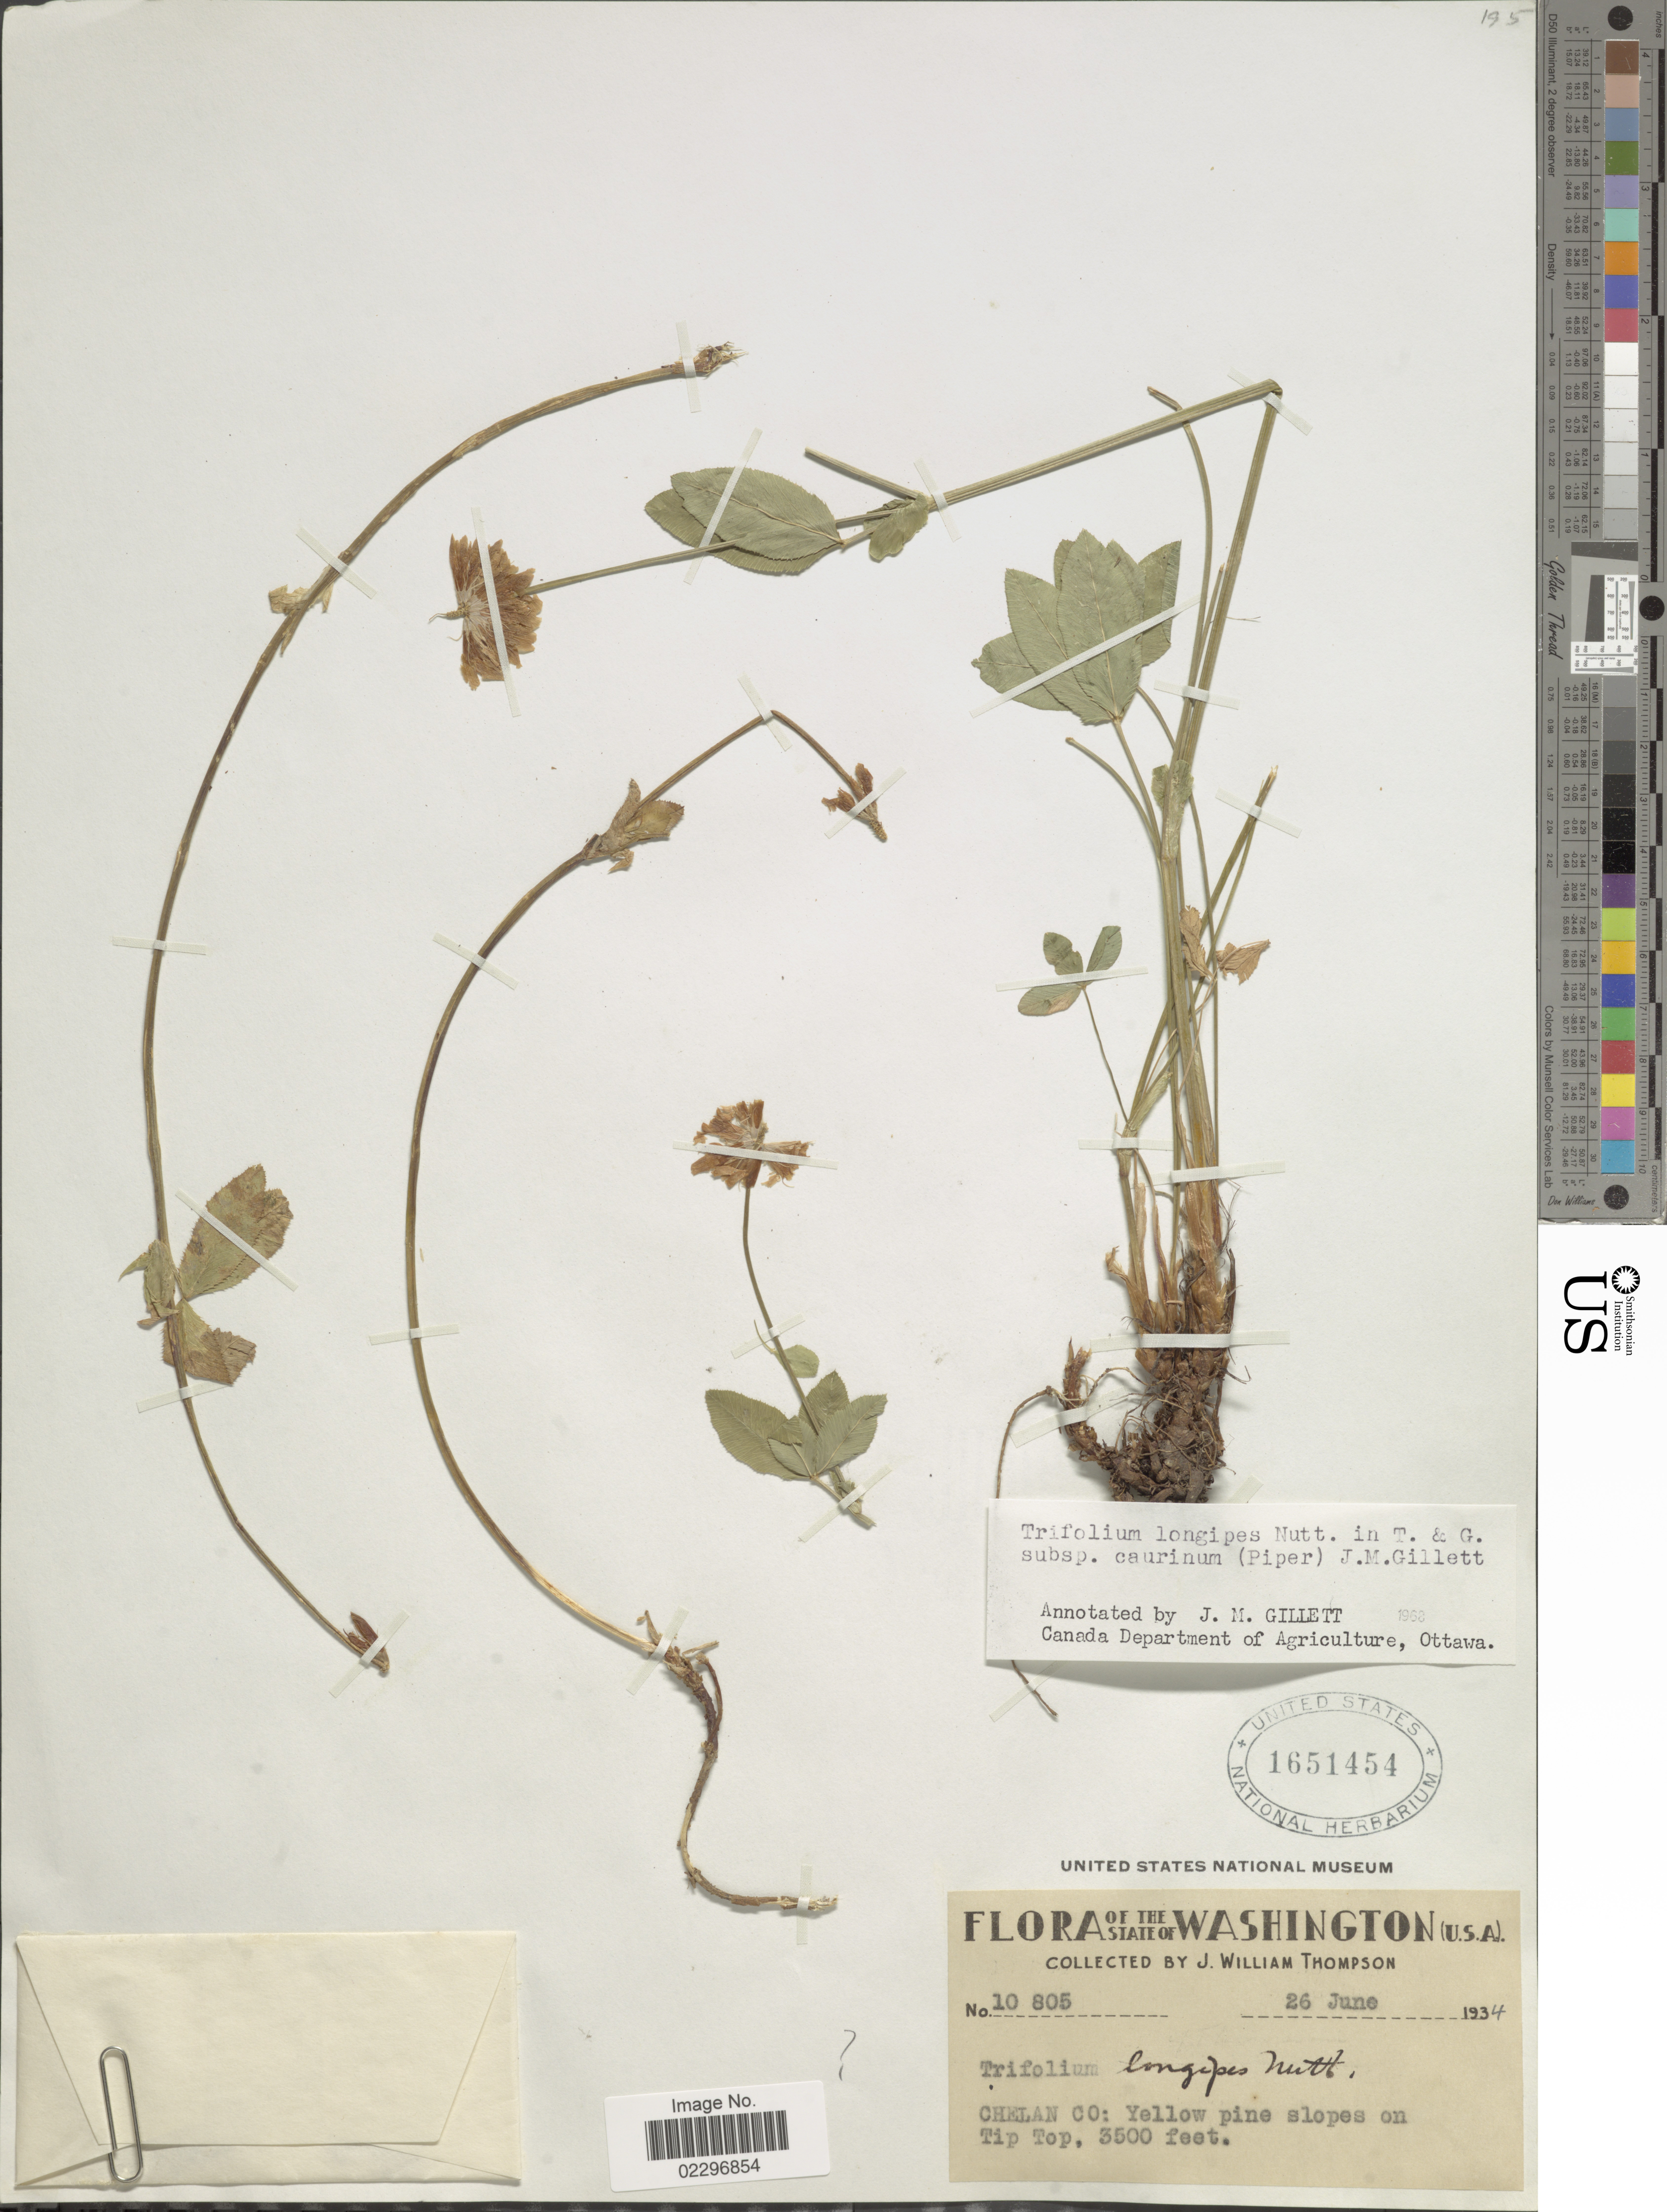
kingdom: Plantae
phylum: Tracheophyta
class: Magnoliopsida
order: Fabales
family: Fabaceae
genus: Trifolium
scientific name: Trifolium longipes subsp. caurinum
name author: (Piper) J.M. Gillett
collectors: J. W. Thompson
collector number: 10805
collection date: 1934-06-26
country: United States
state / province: Washington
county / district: Chelan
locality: Chelan Co: Yellow pine slopes on Tip Top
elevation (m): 1067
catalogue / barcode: US 1651454